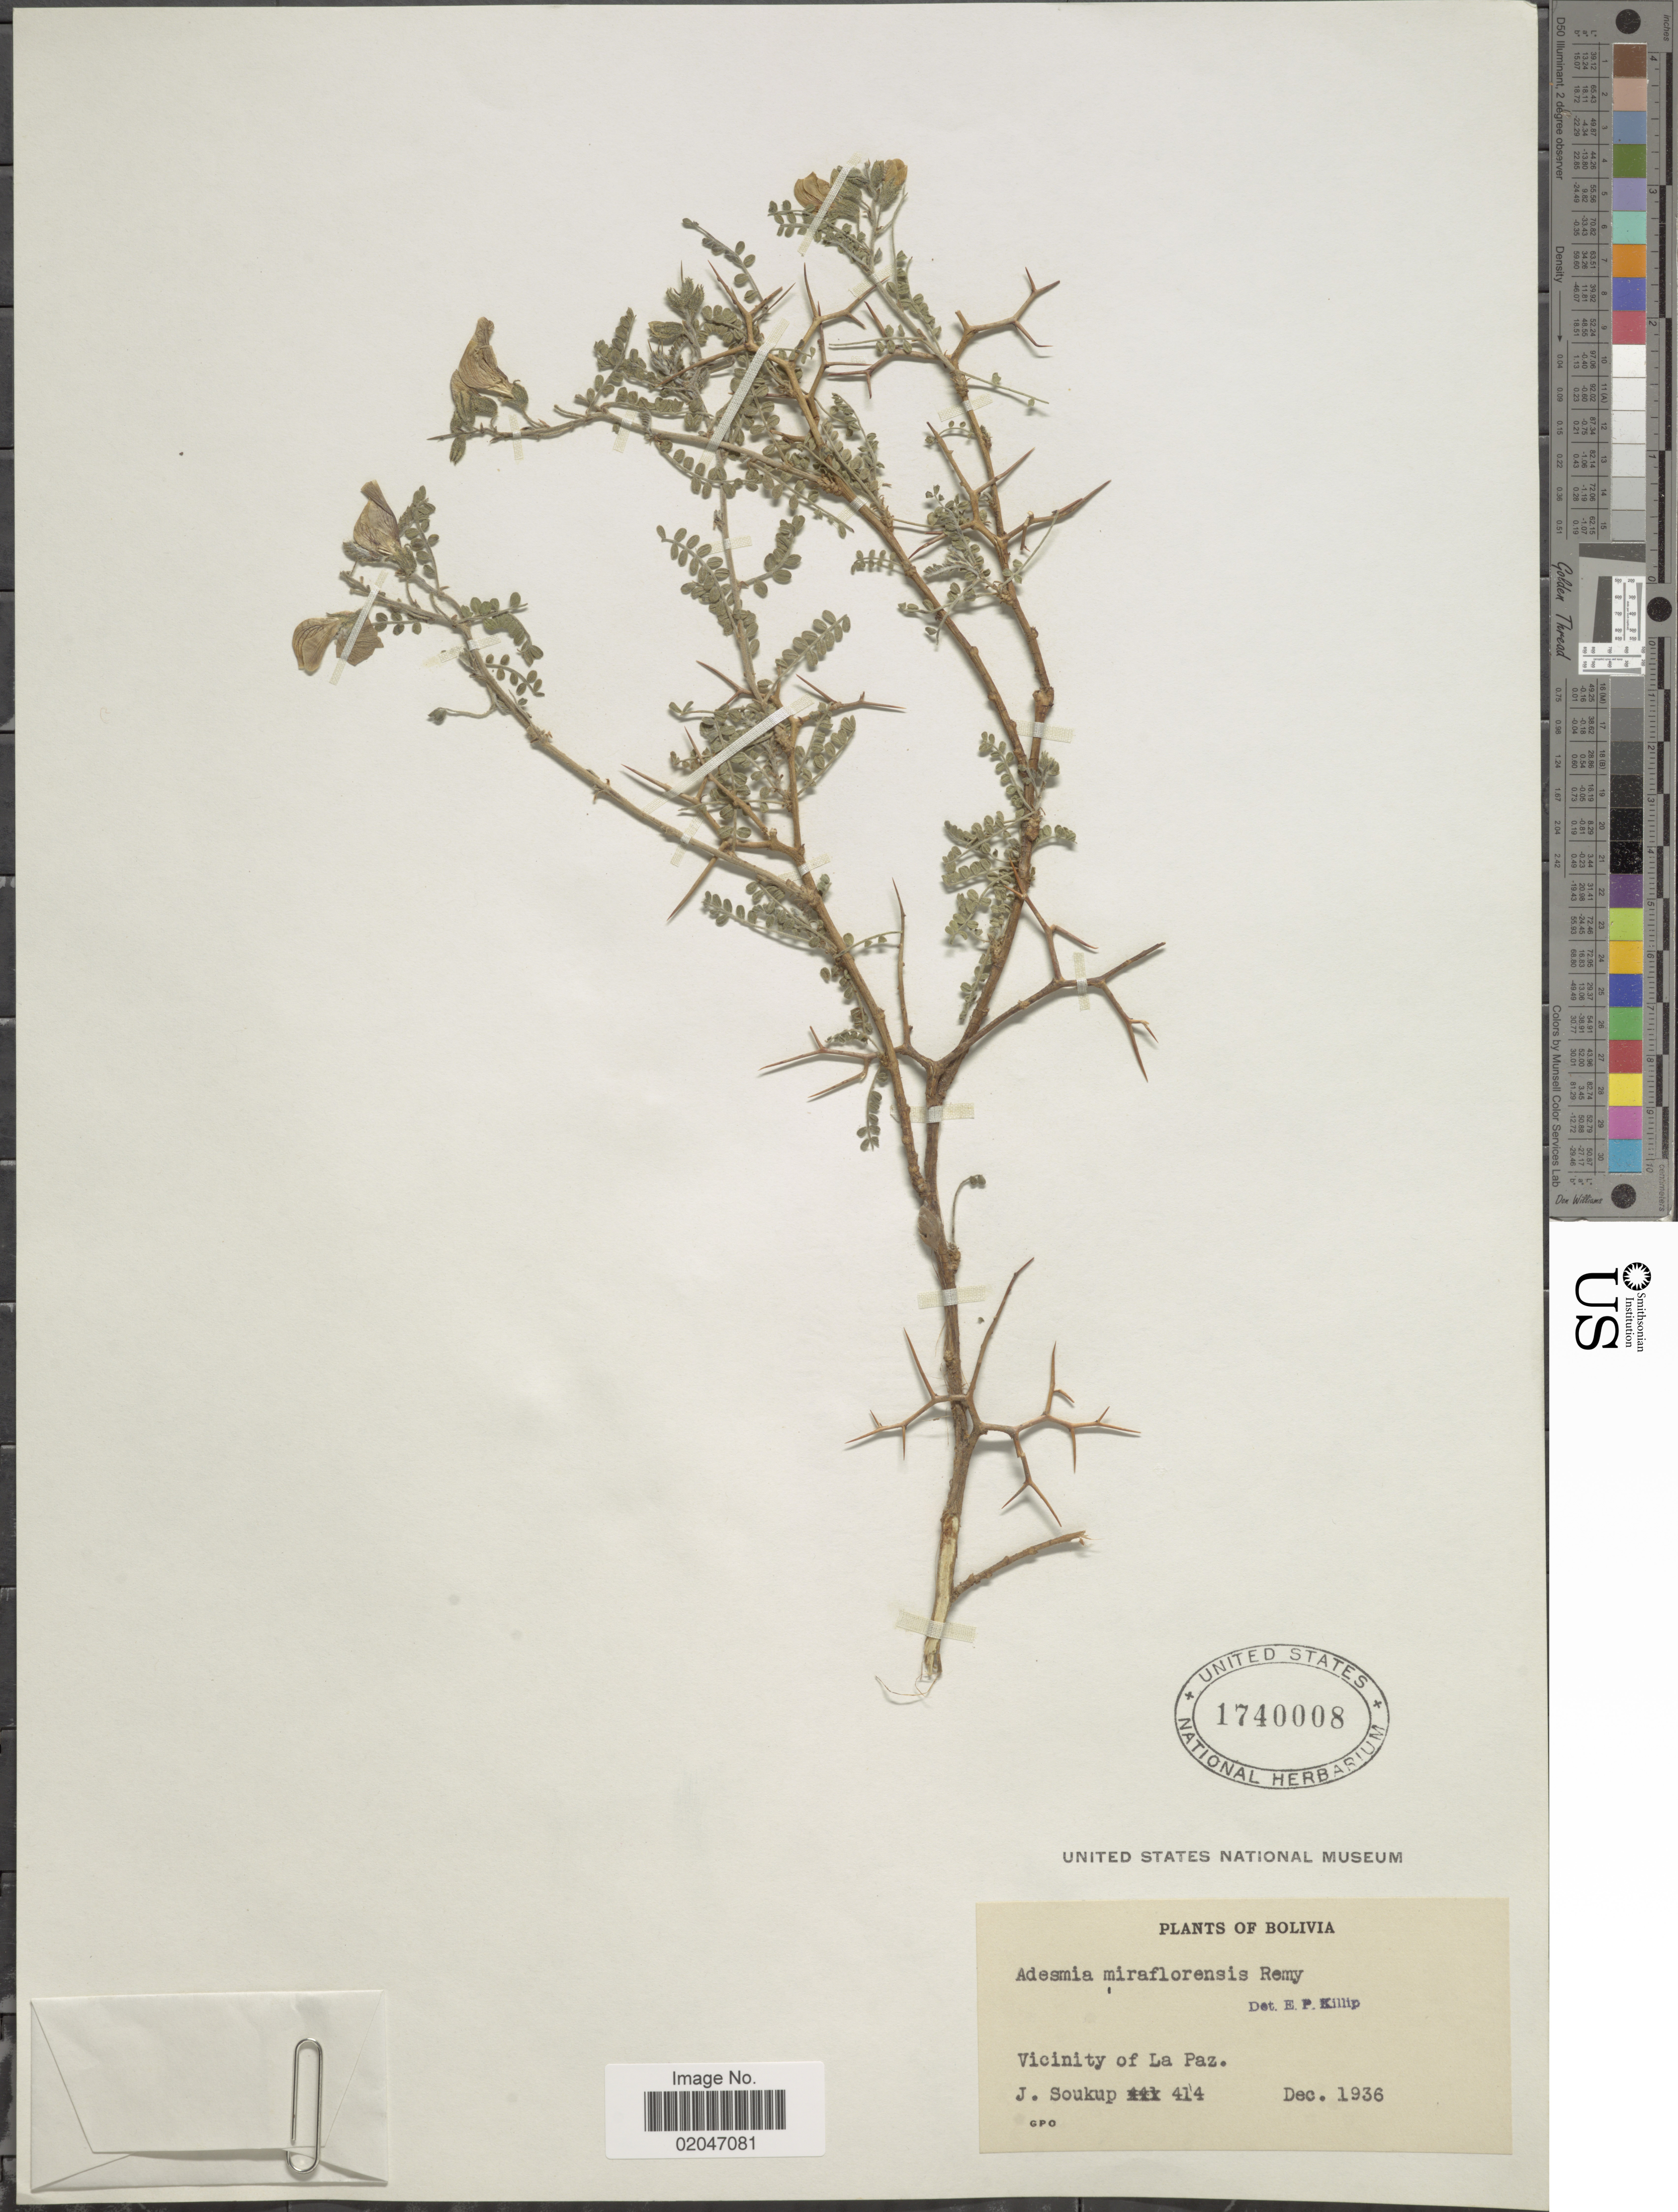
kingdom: Plantae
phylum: Tracheophyta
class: Magnoliopsida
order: Fabales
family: Fabaceae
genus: Adesmia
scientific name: Adesmia miraflorensis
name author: Remy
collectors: J. Soukup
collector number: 414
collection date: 1936-12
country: Bolivia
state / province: La Paz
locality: Vicinity of La Paz.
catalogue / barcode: US 1740008